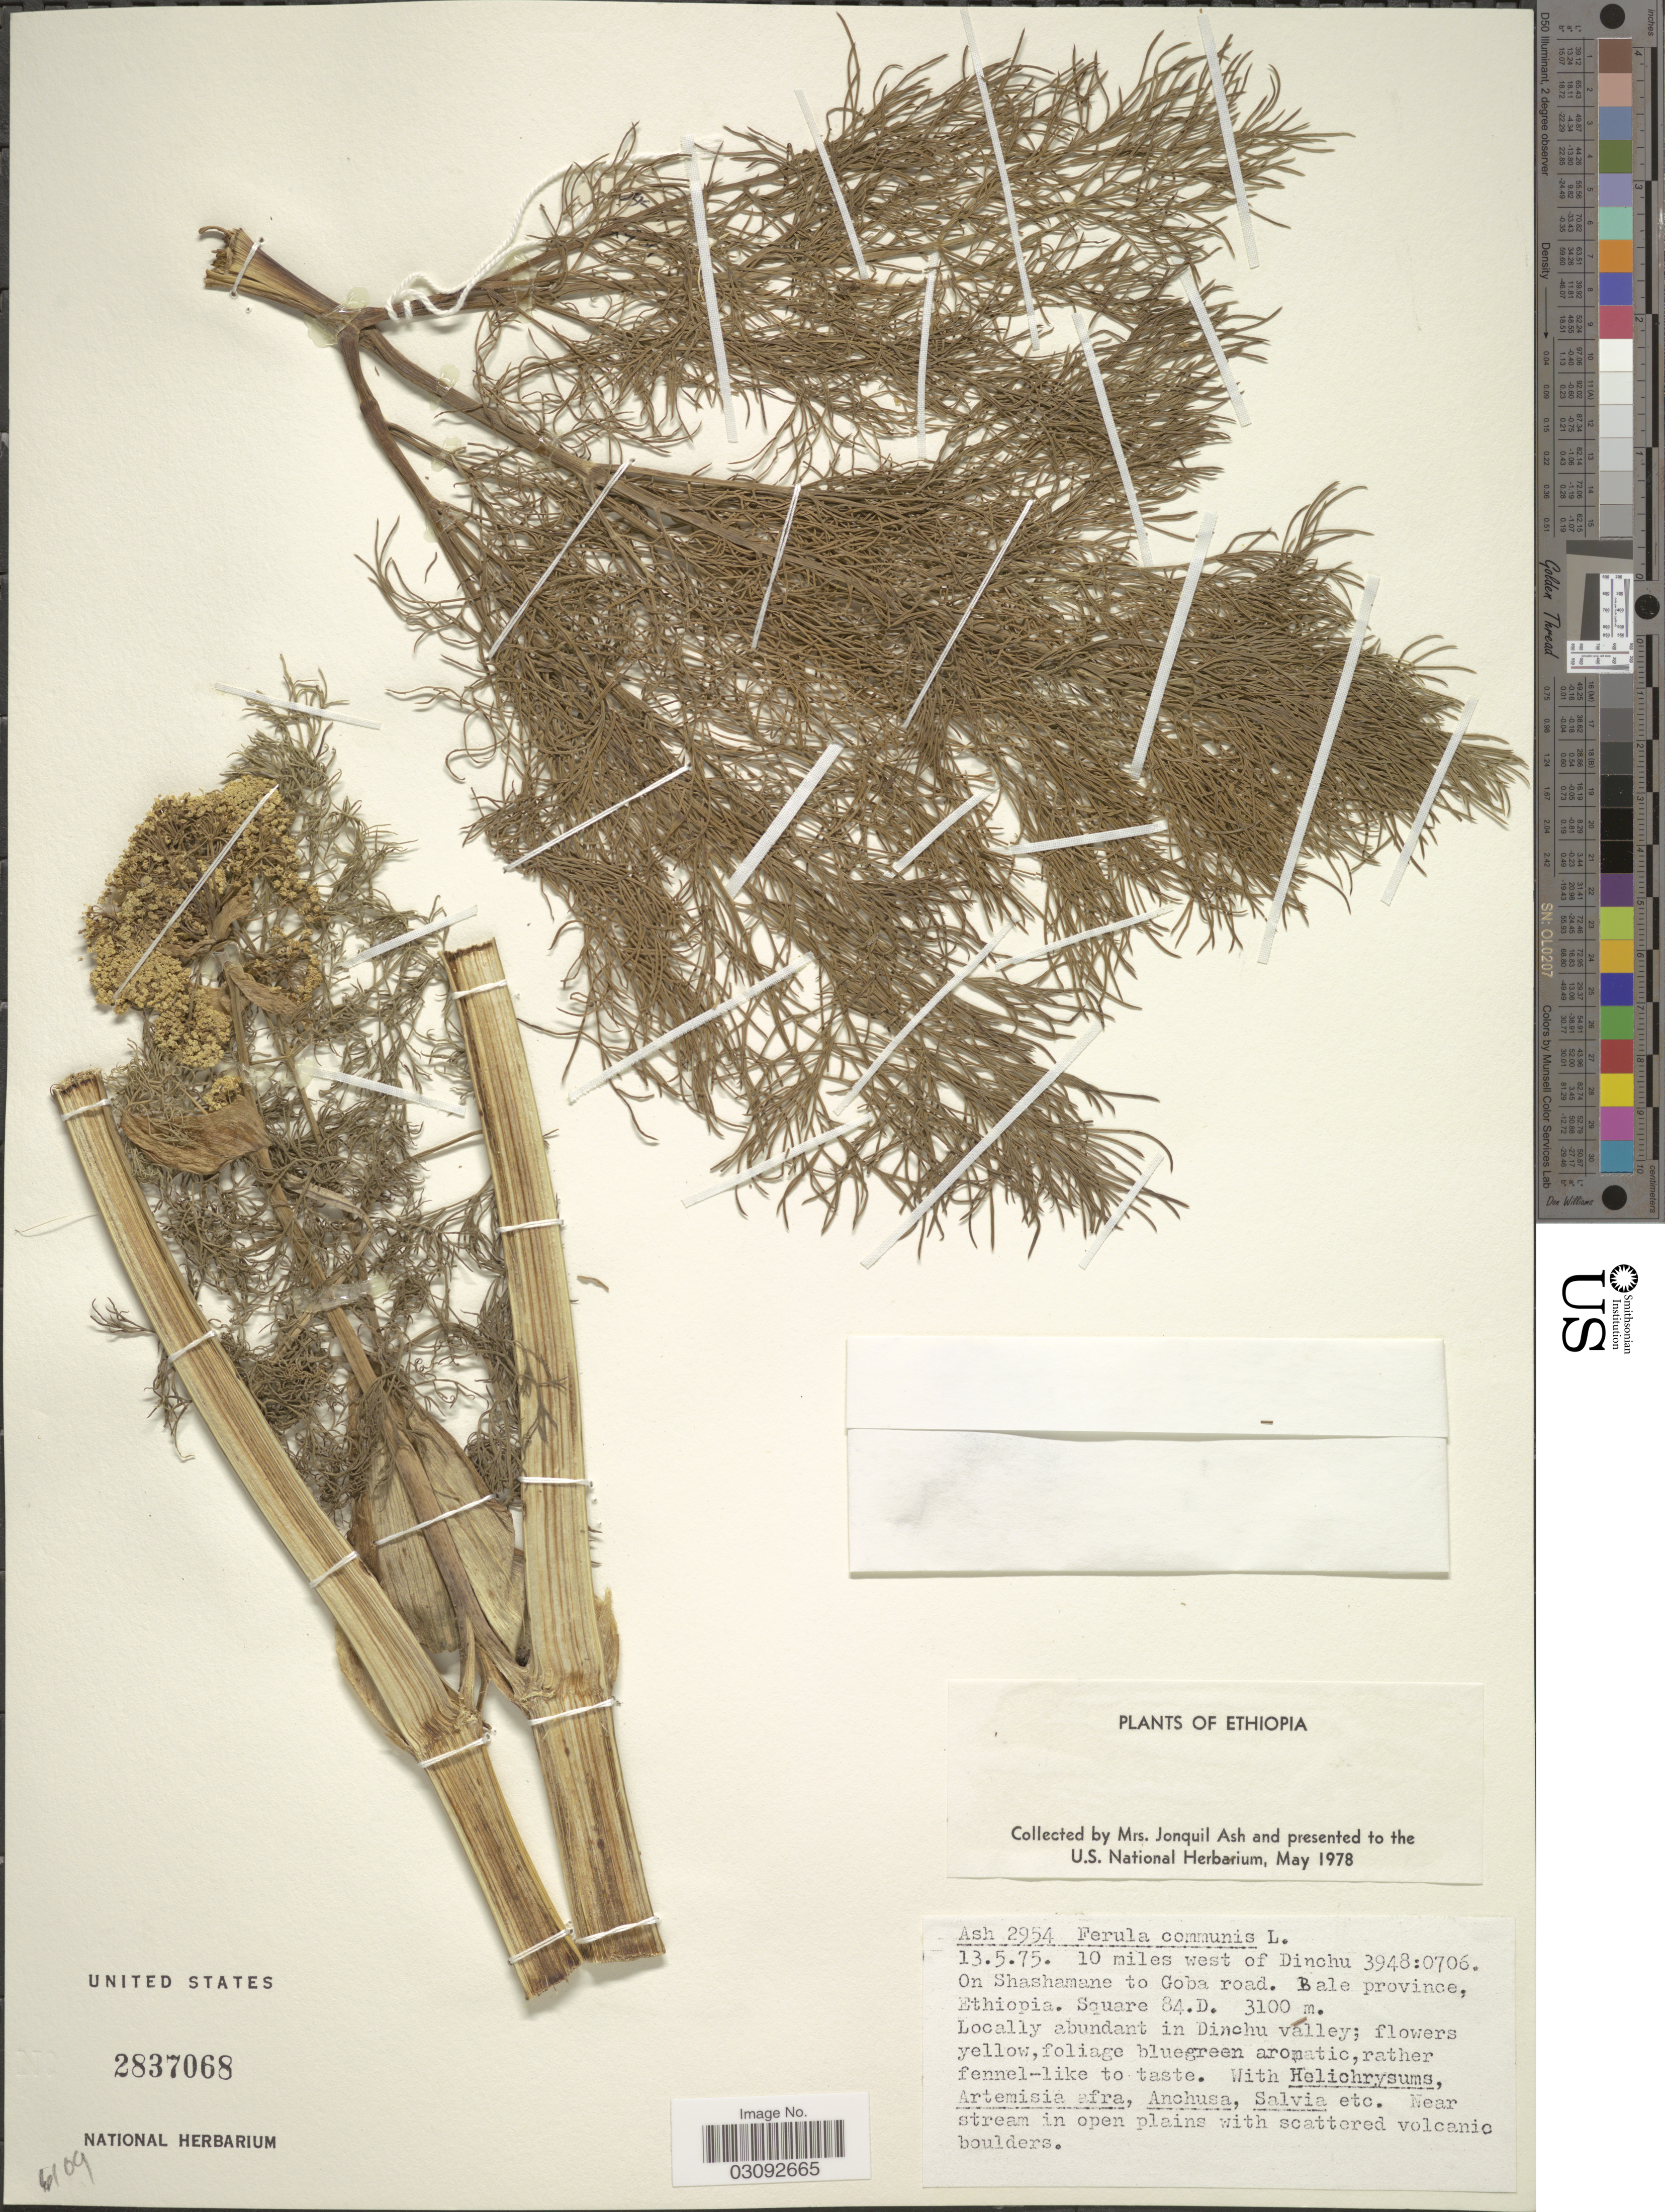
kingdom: Plantae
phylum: Tracheophyta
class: Magnoliopsida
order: Apiales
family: Apiaceae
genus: Ferula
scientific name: Ferula communis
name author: L.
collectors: J. Ash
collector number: Ash 2954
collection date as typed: Transcribed d/m/y: 13/5/75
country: Ethiopia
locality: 10 miles west of Dinchu 3948:0706. On Shashamane to Goba road. Bale province. Square 84.D.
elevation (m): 3100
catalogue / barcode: US 2837068